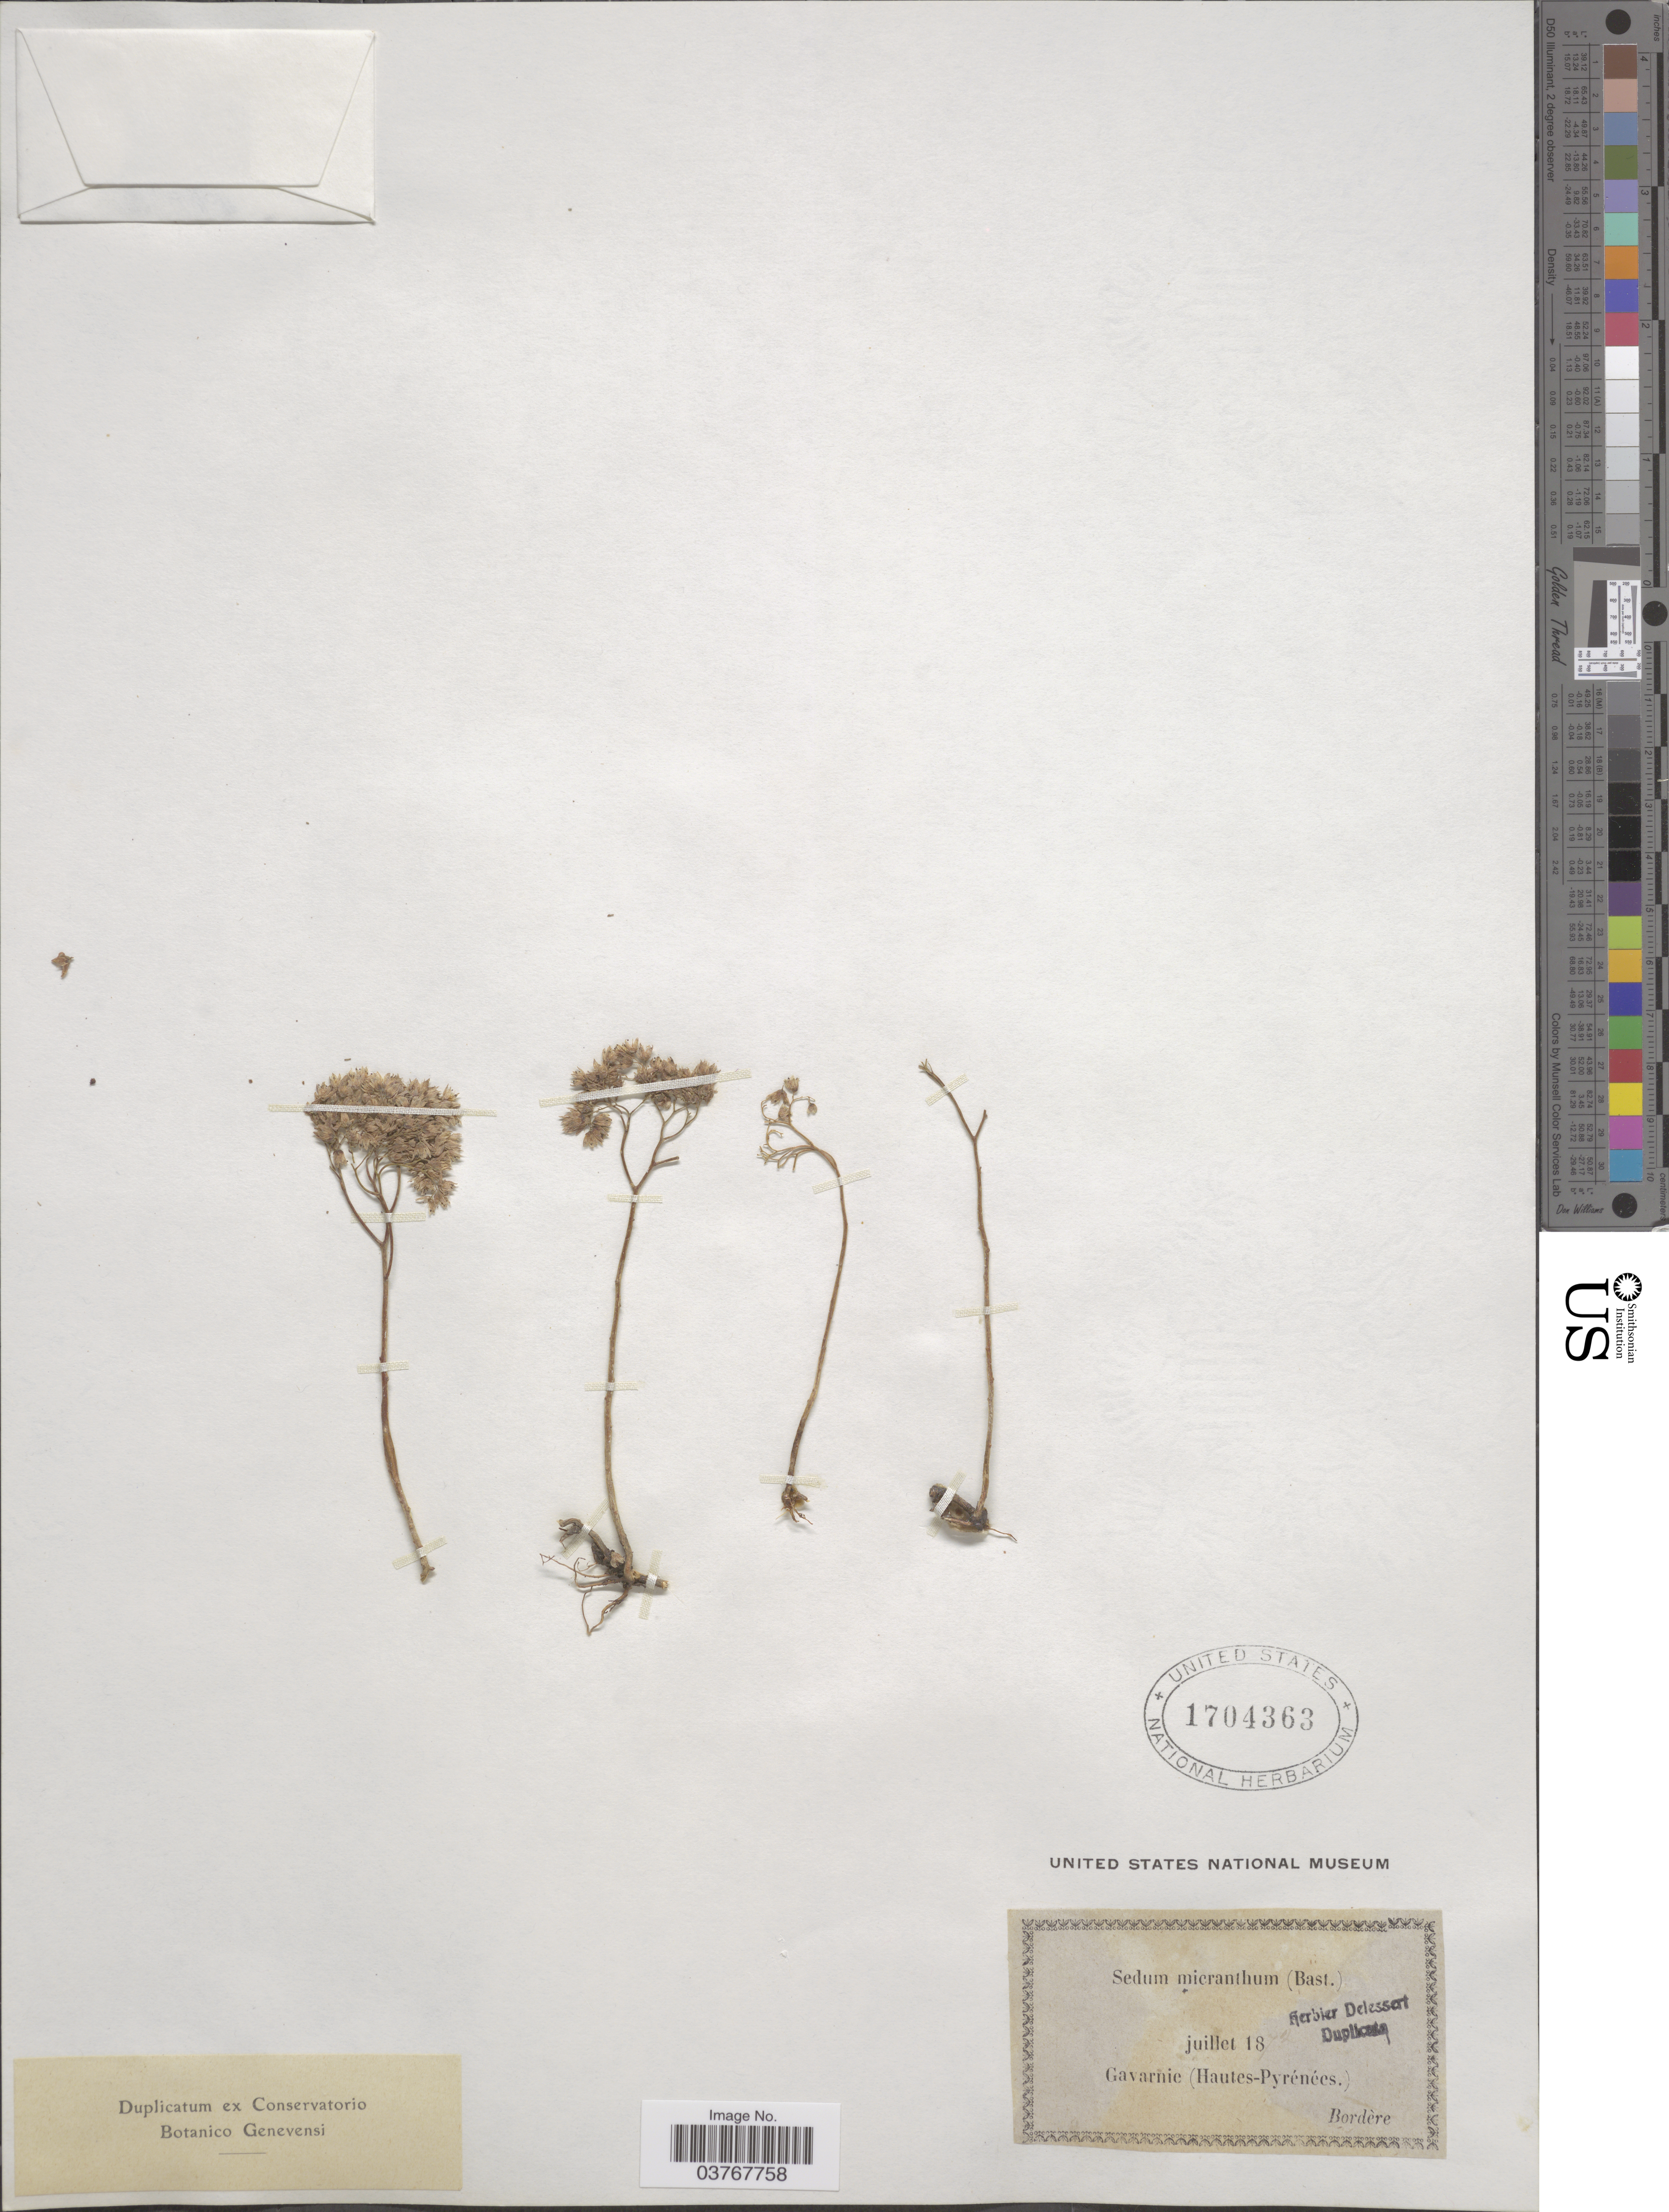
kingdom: Plantae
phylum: Tracheophyta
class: Magnoliopsida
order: Saxifragales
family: Crassulaceae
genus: Sedum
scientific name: Sedum micranthum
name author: Bast. ex DC.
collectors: -. Bordère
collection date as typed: Transcribed d/m/y: /7/18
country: France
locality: Gavarnie (Hautes-Pyrénées).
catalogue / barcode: US 1704363